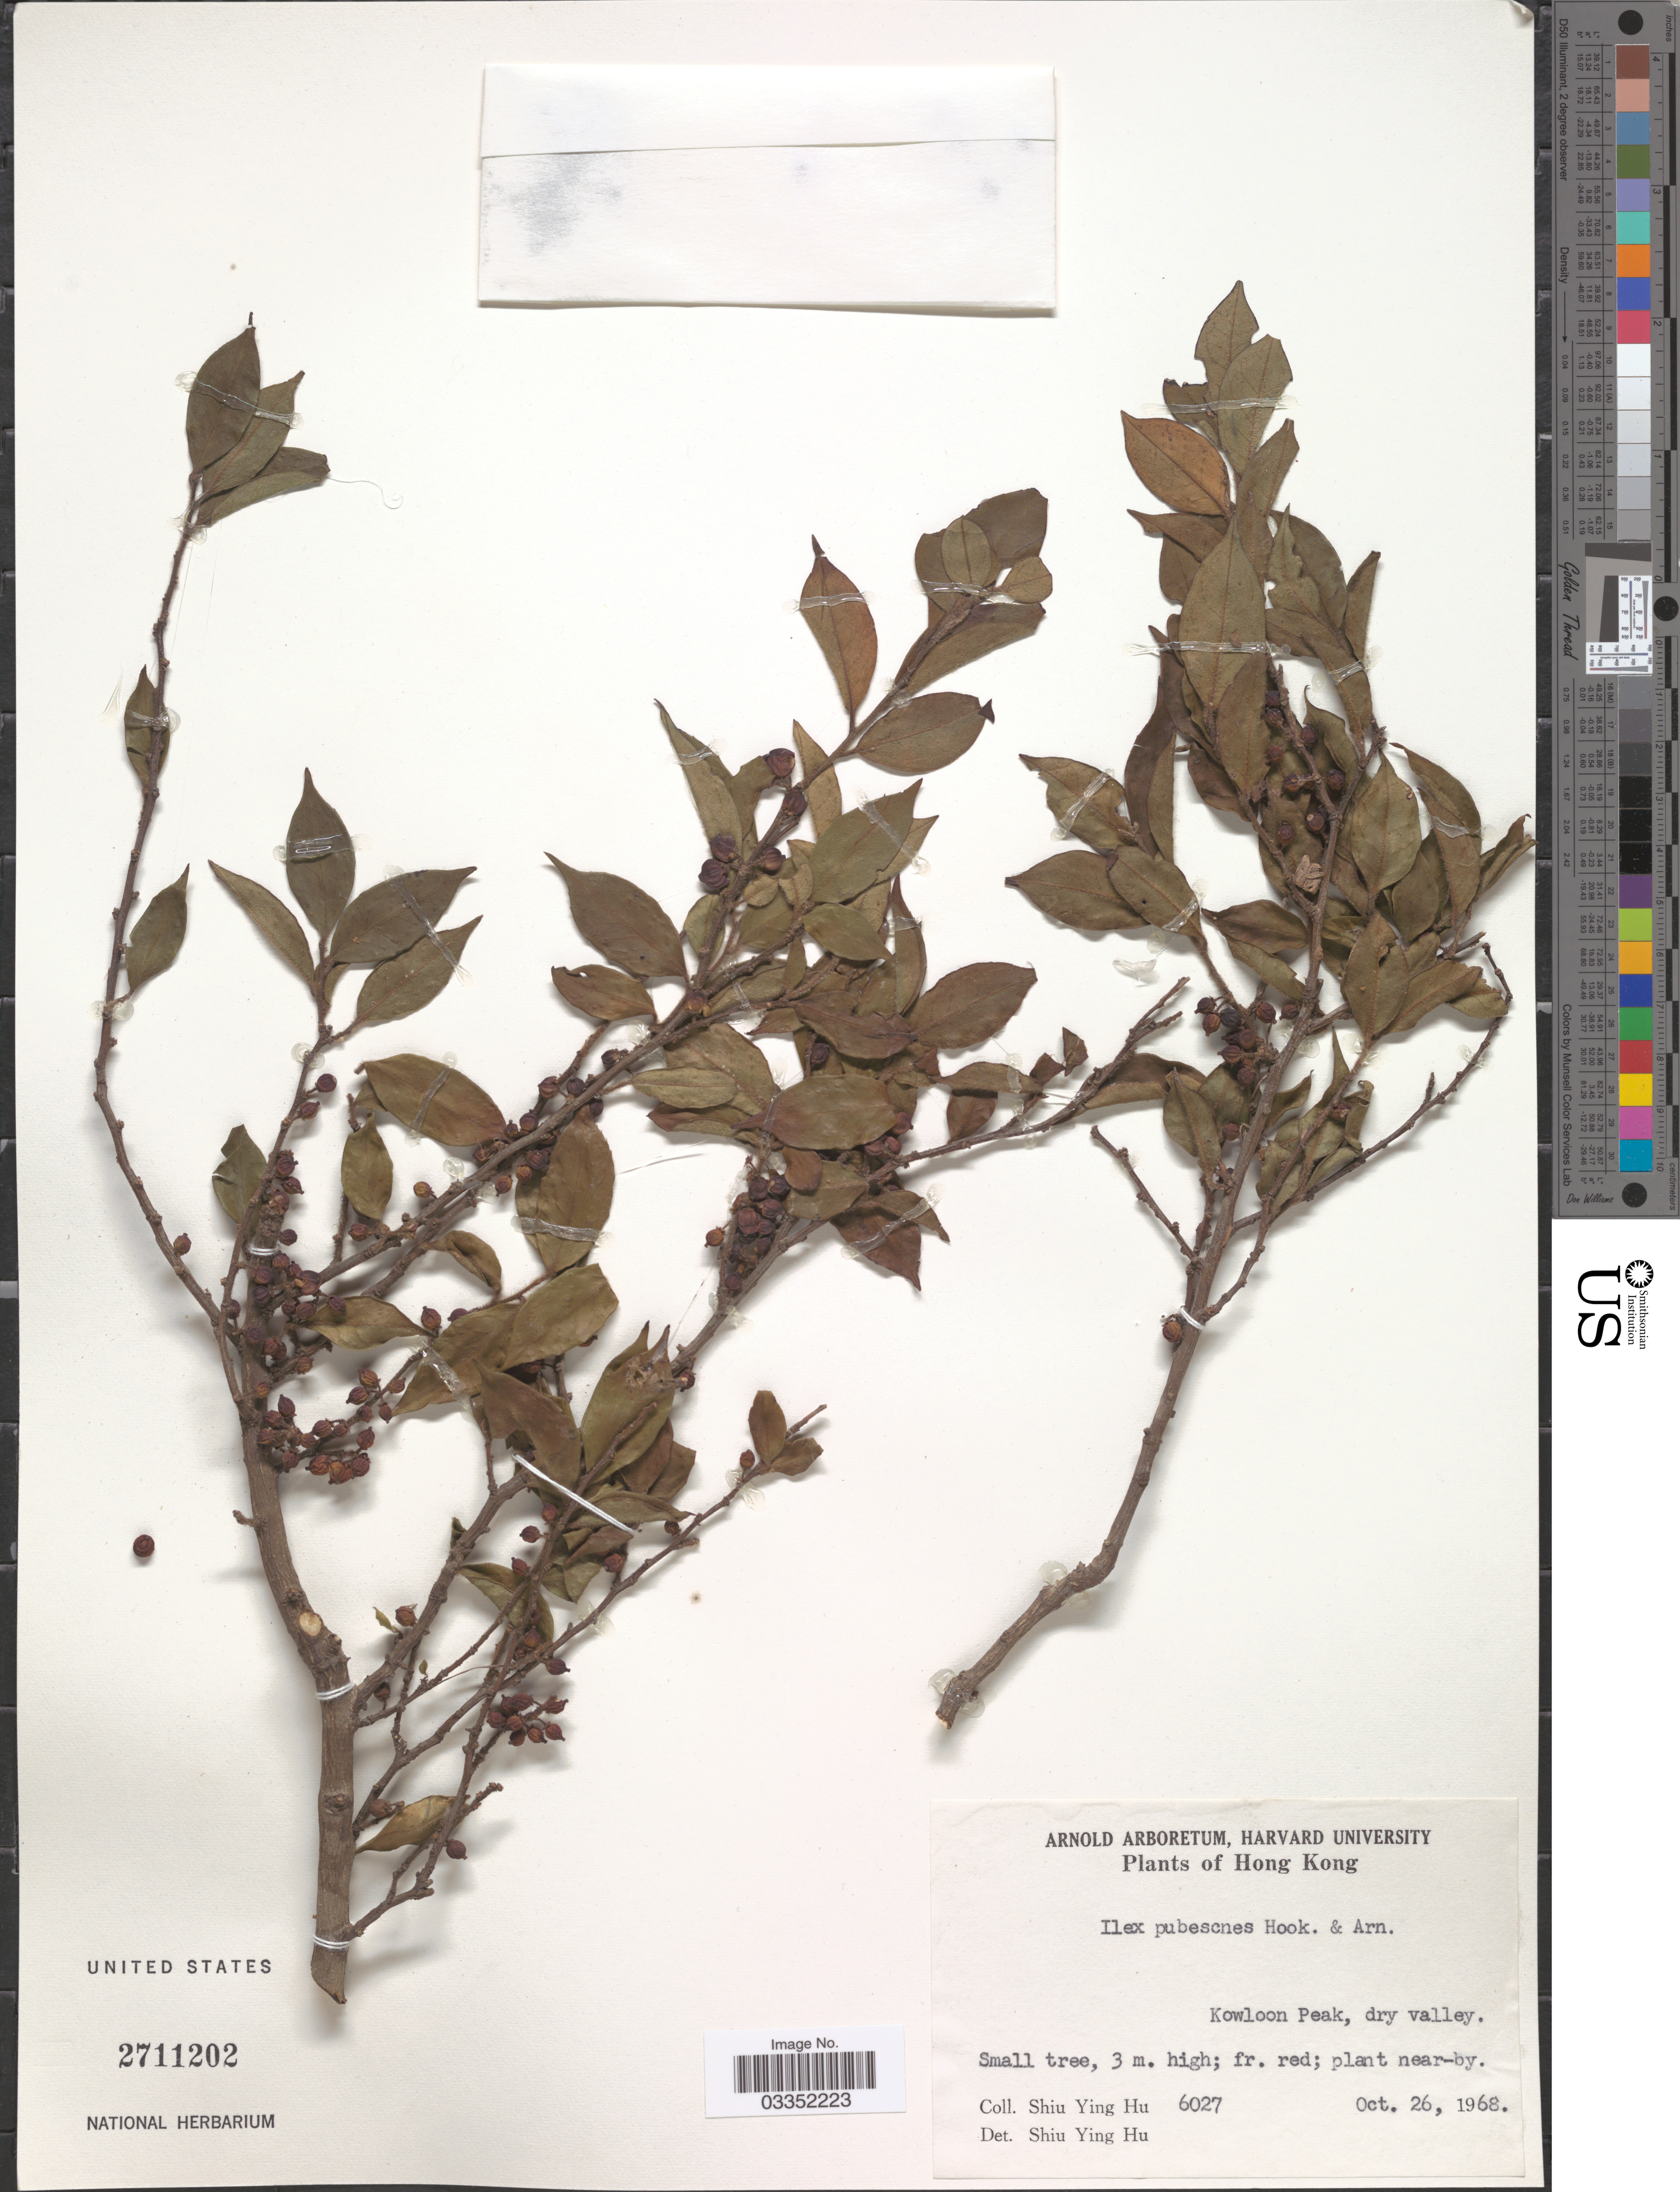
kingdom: Plantae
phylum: Tracheophyta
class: Magnoliopsida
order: Aquifoliales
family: Aquifoliaceae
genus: Ilex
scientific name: Ilex pubescens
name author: Hook. & Arn.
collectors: S. Y. Hu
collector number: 6027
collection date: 1968-10-26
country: China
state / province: Hong Kong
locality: Kowloon Peak, dry valley.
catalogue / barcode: US 2711202